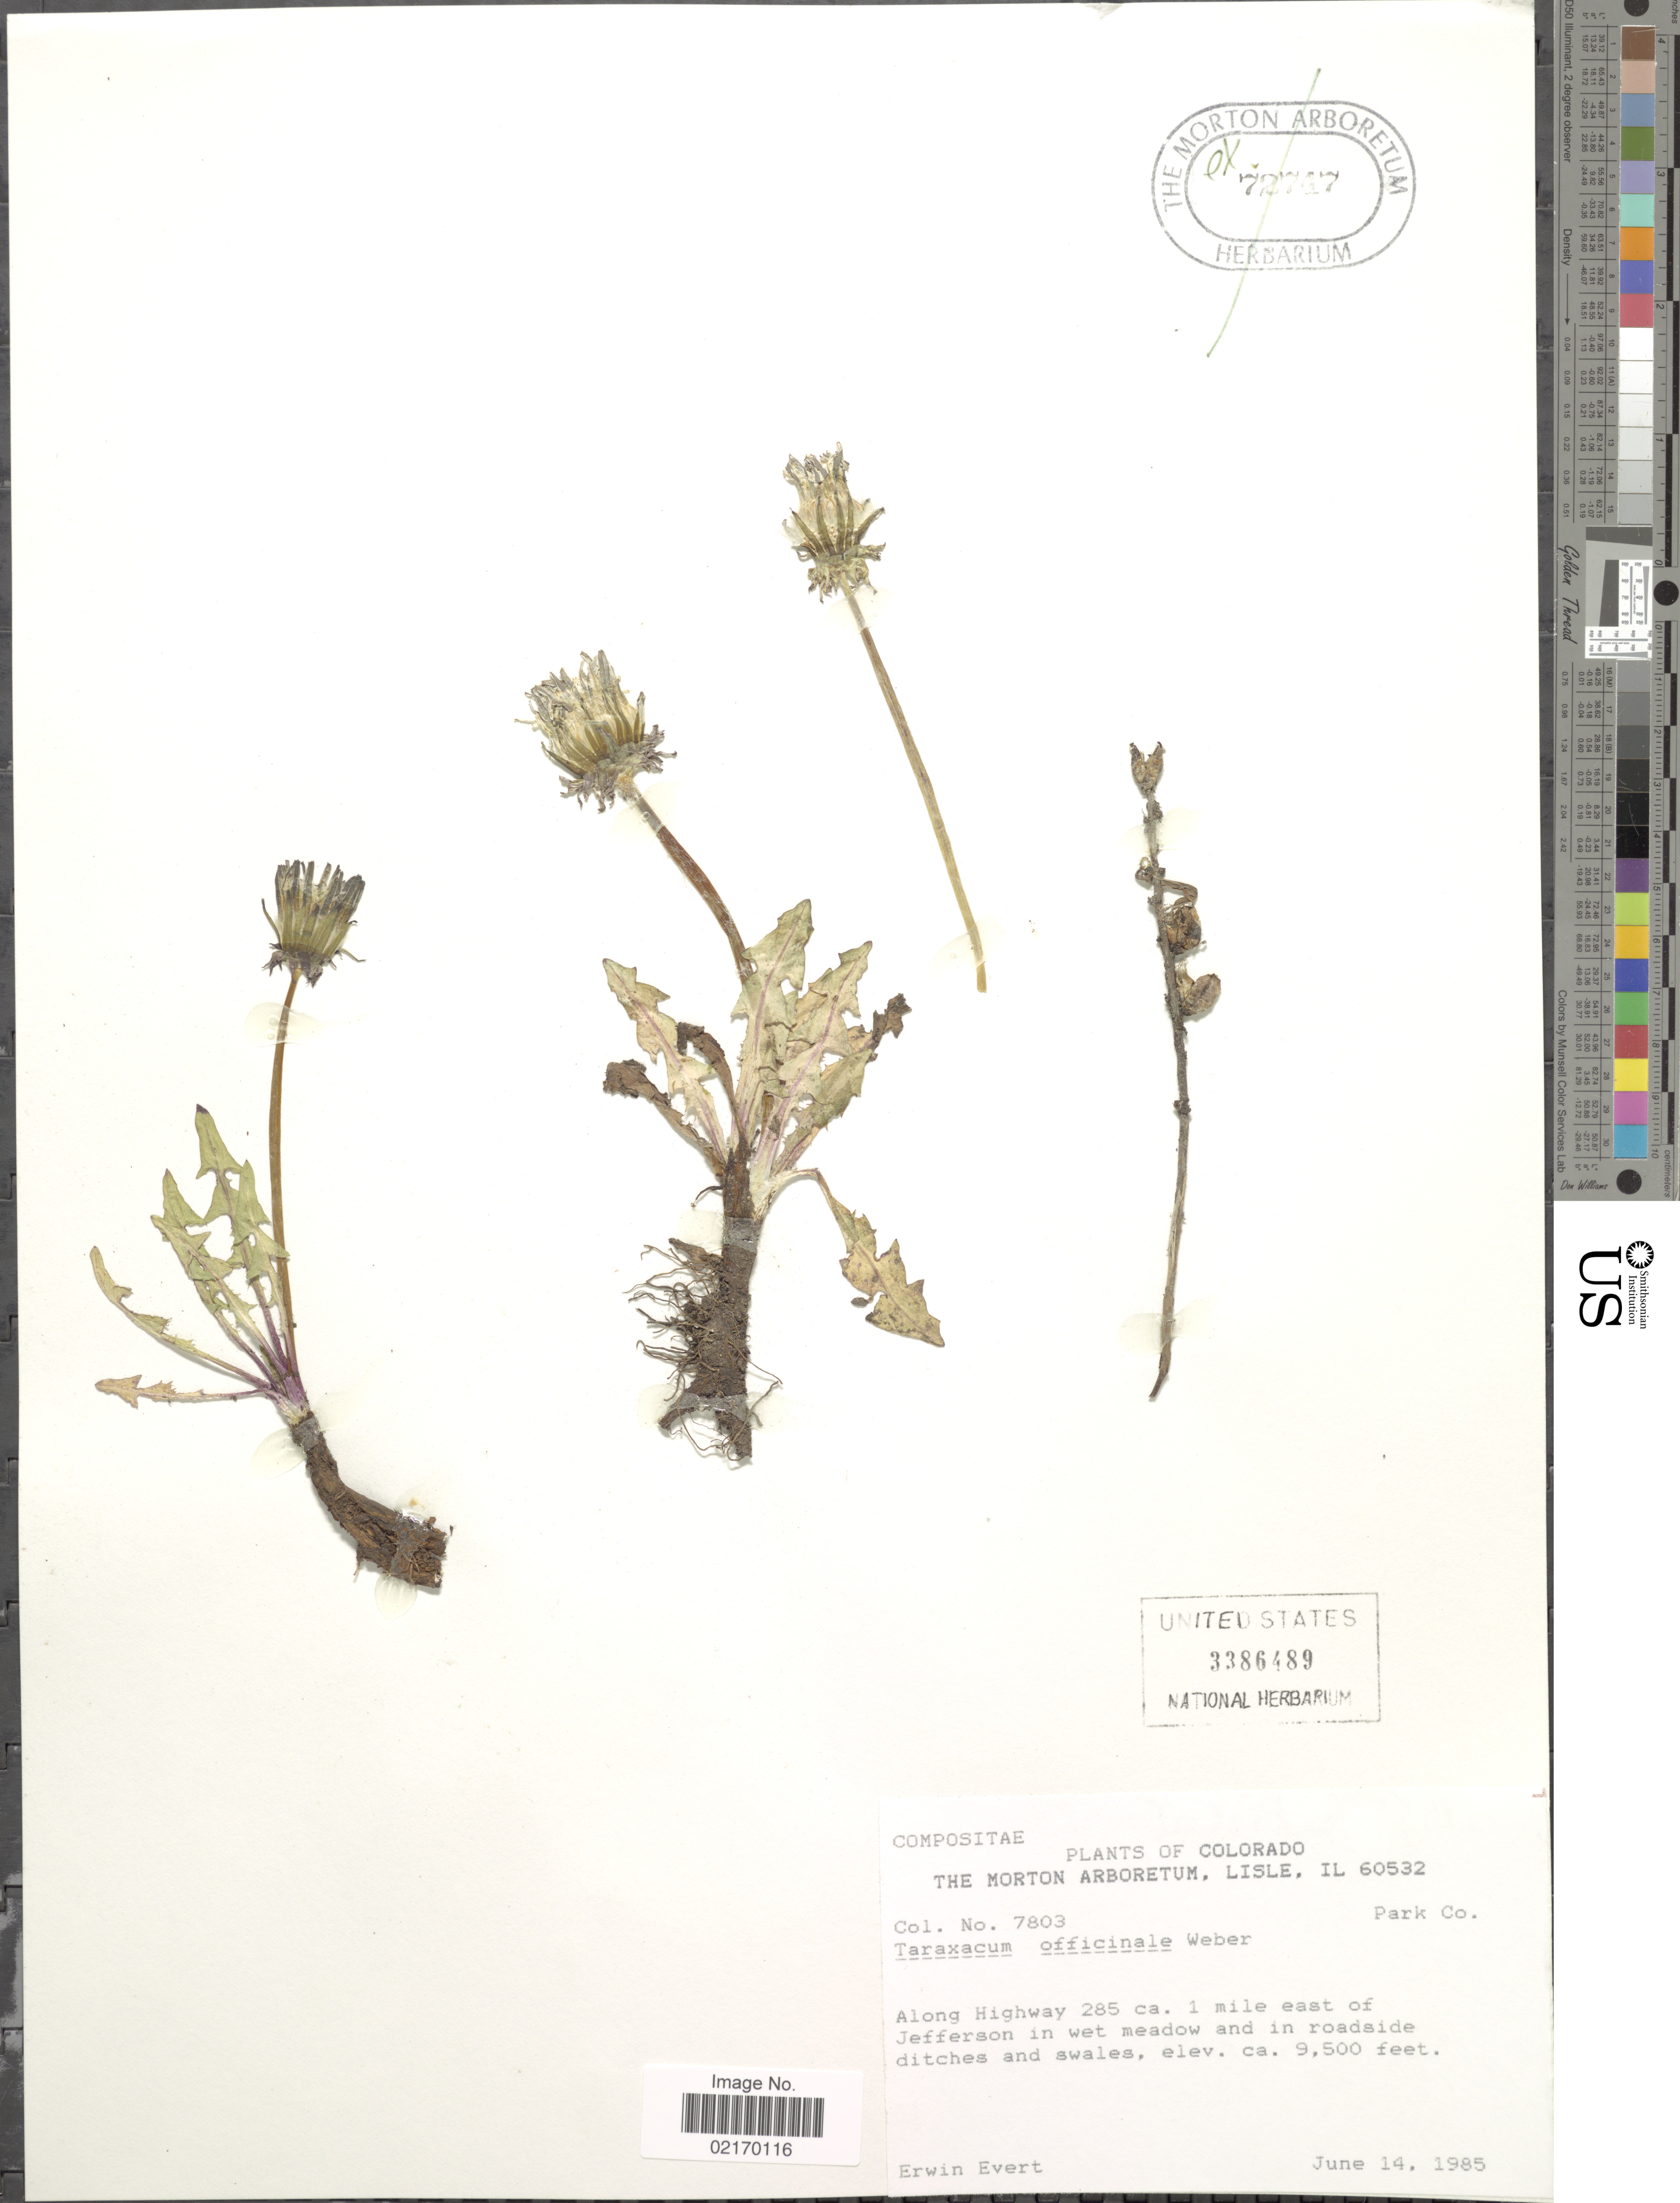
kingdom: Plantae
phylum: Tracheophyta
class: Magnoliopsida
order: Asterales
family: Asteraceae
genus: Taraxacum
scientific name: Taraxacum officinale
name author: G.H. Weber ex F.H. Wigg.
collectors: E. Evert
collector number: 7803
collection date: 1985-06-14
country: United States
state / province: Colorado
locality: Along Highway 285 ca. 1 mile east of Jefferson in wet meadow and in roadside ditches and swales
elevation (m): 2896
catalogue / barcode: US 3386489